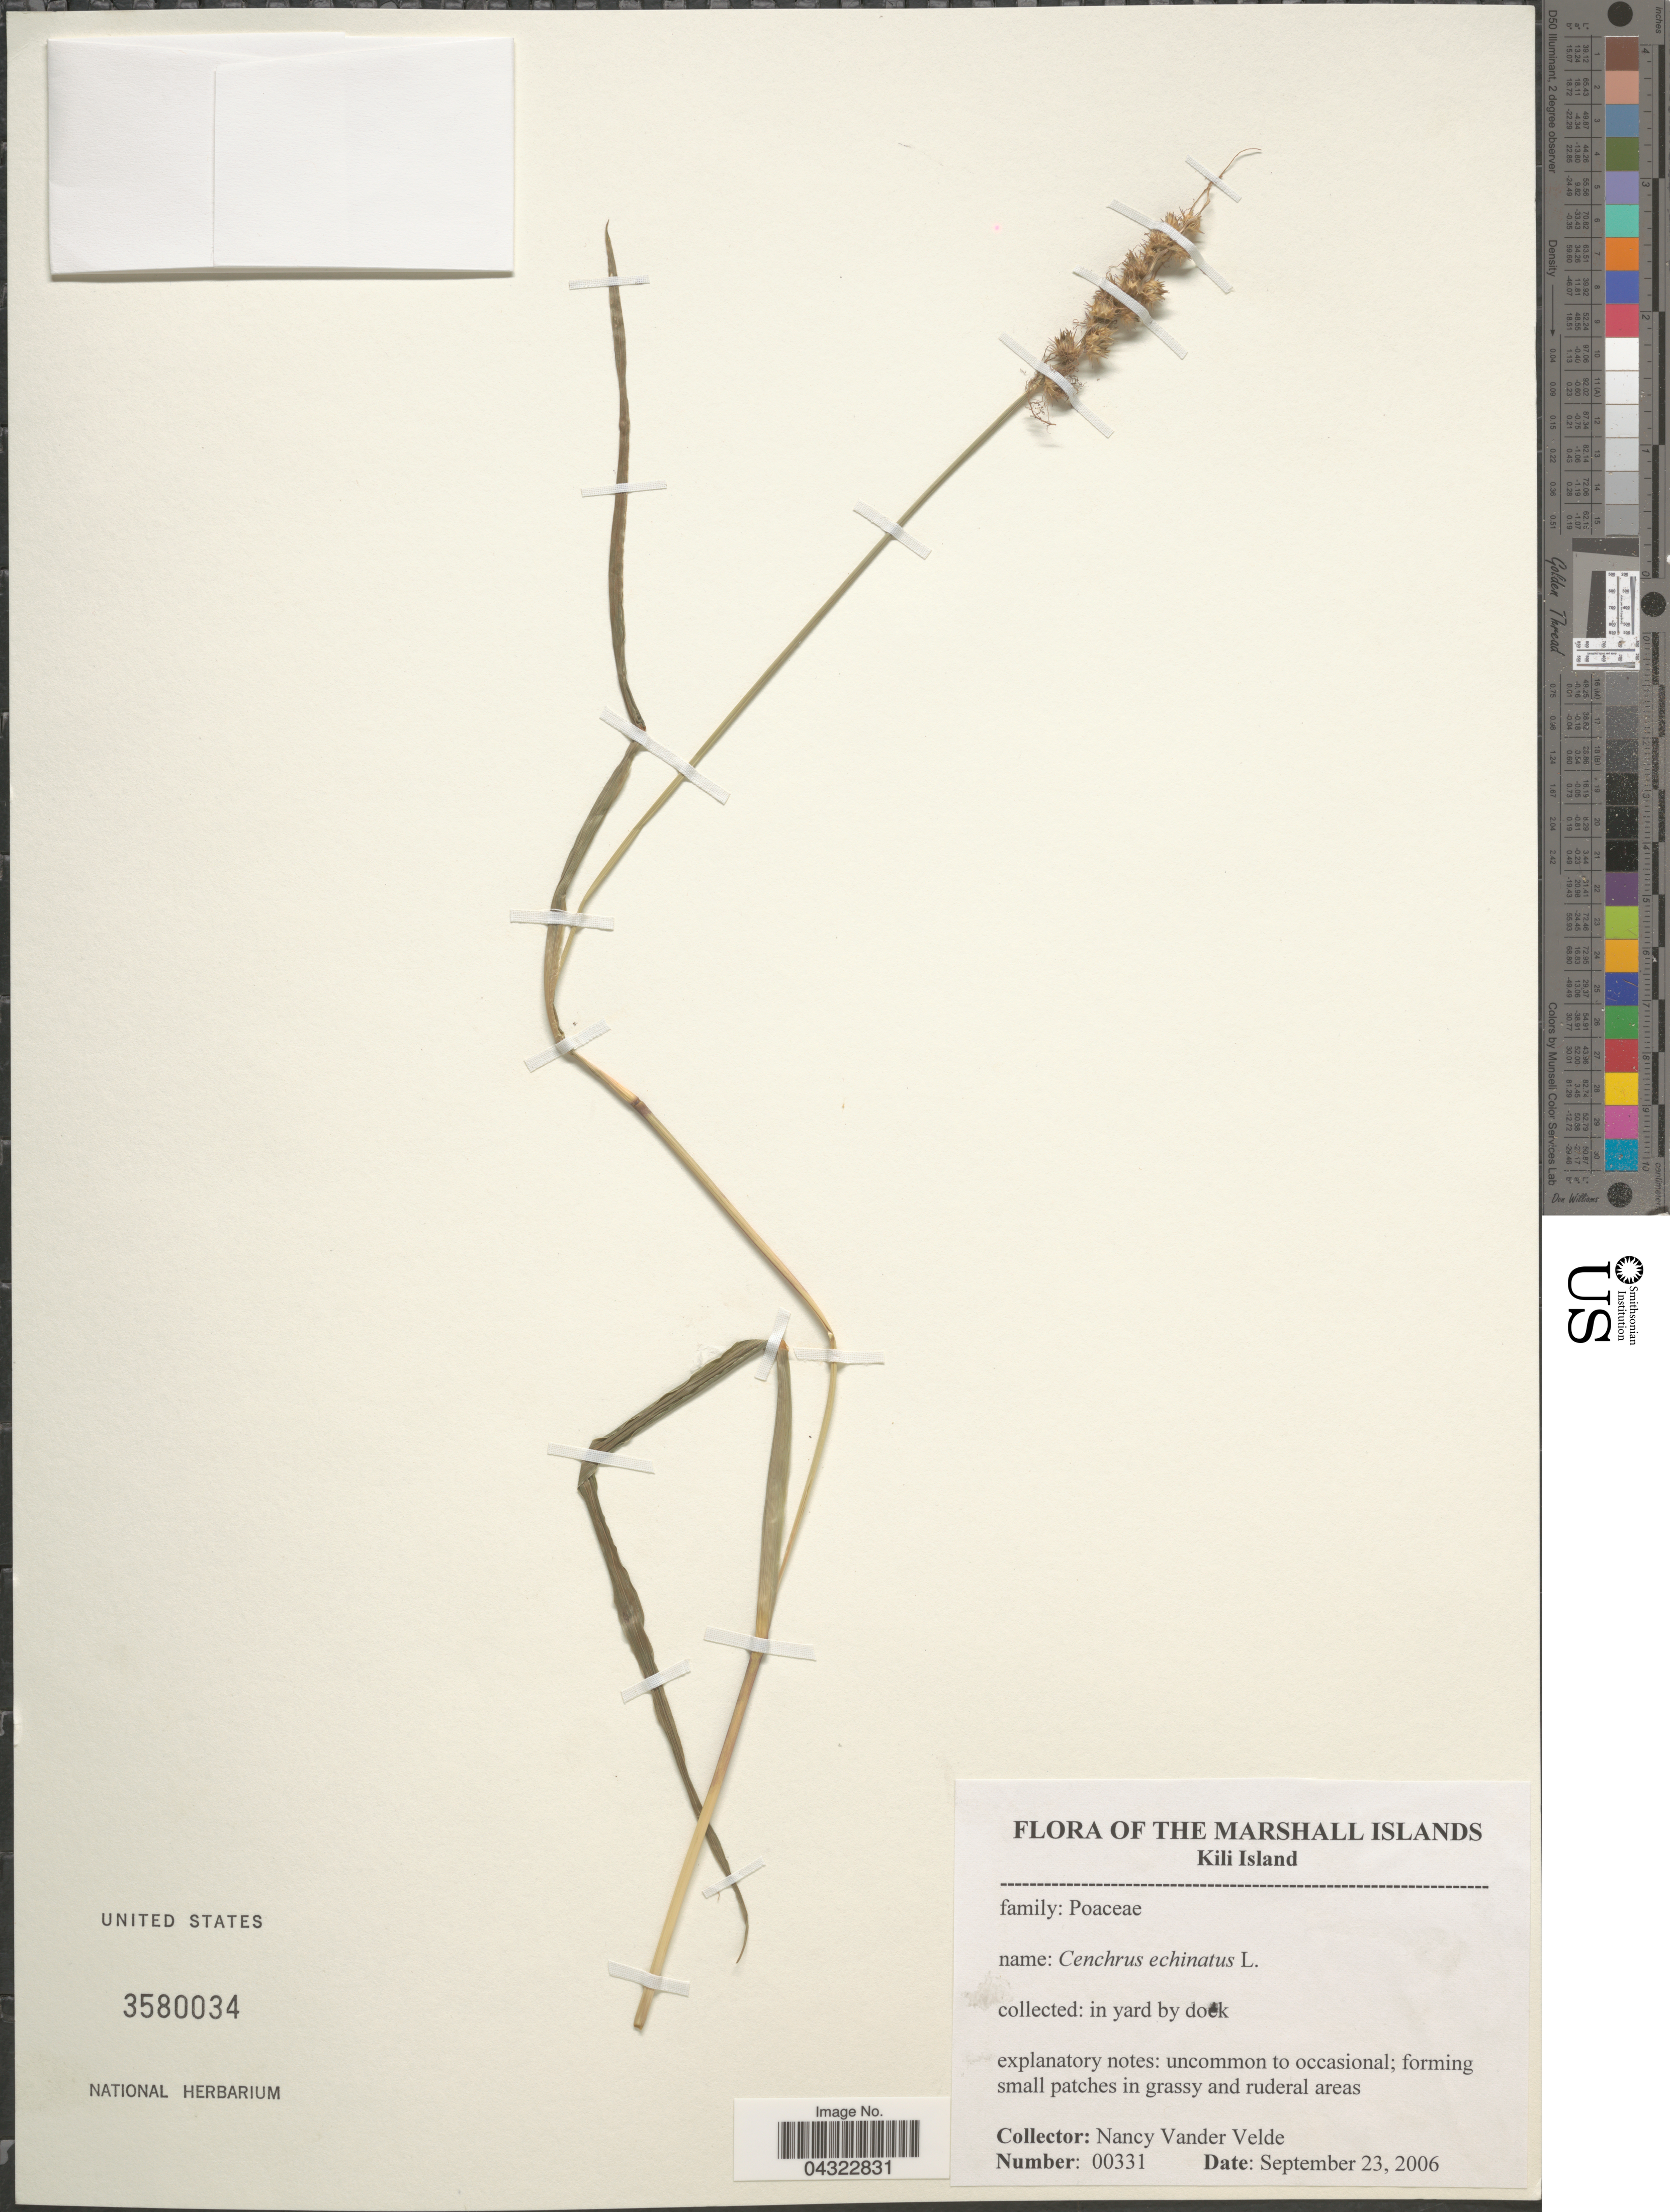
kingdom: Plantae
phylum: Tracheophyta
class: Liliopsida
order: Poales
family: Poaceae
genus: Cenchrus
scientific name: Cenchrus echinatus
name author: L.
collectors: N. Vander Velde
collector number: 00331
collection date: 2006-09-23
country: Marshall Islands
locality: Kili Island.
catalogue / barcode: US 3580034